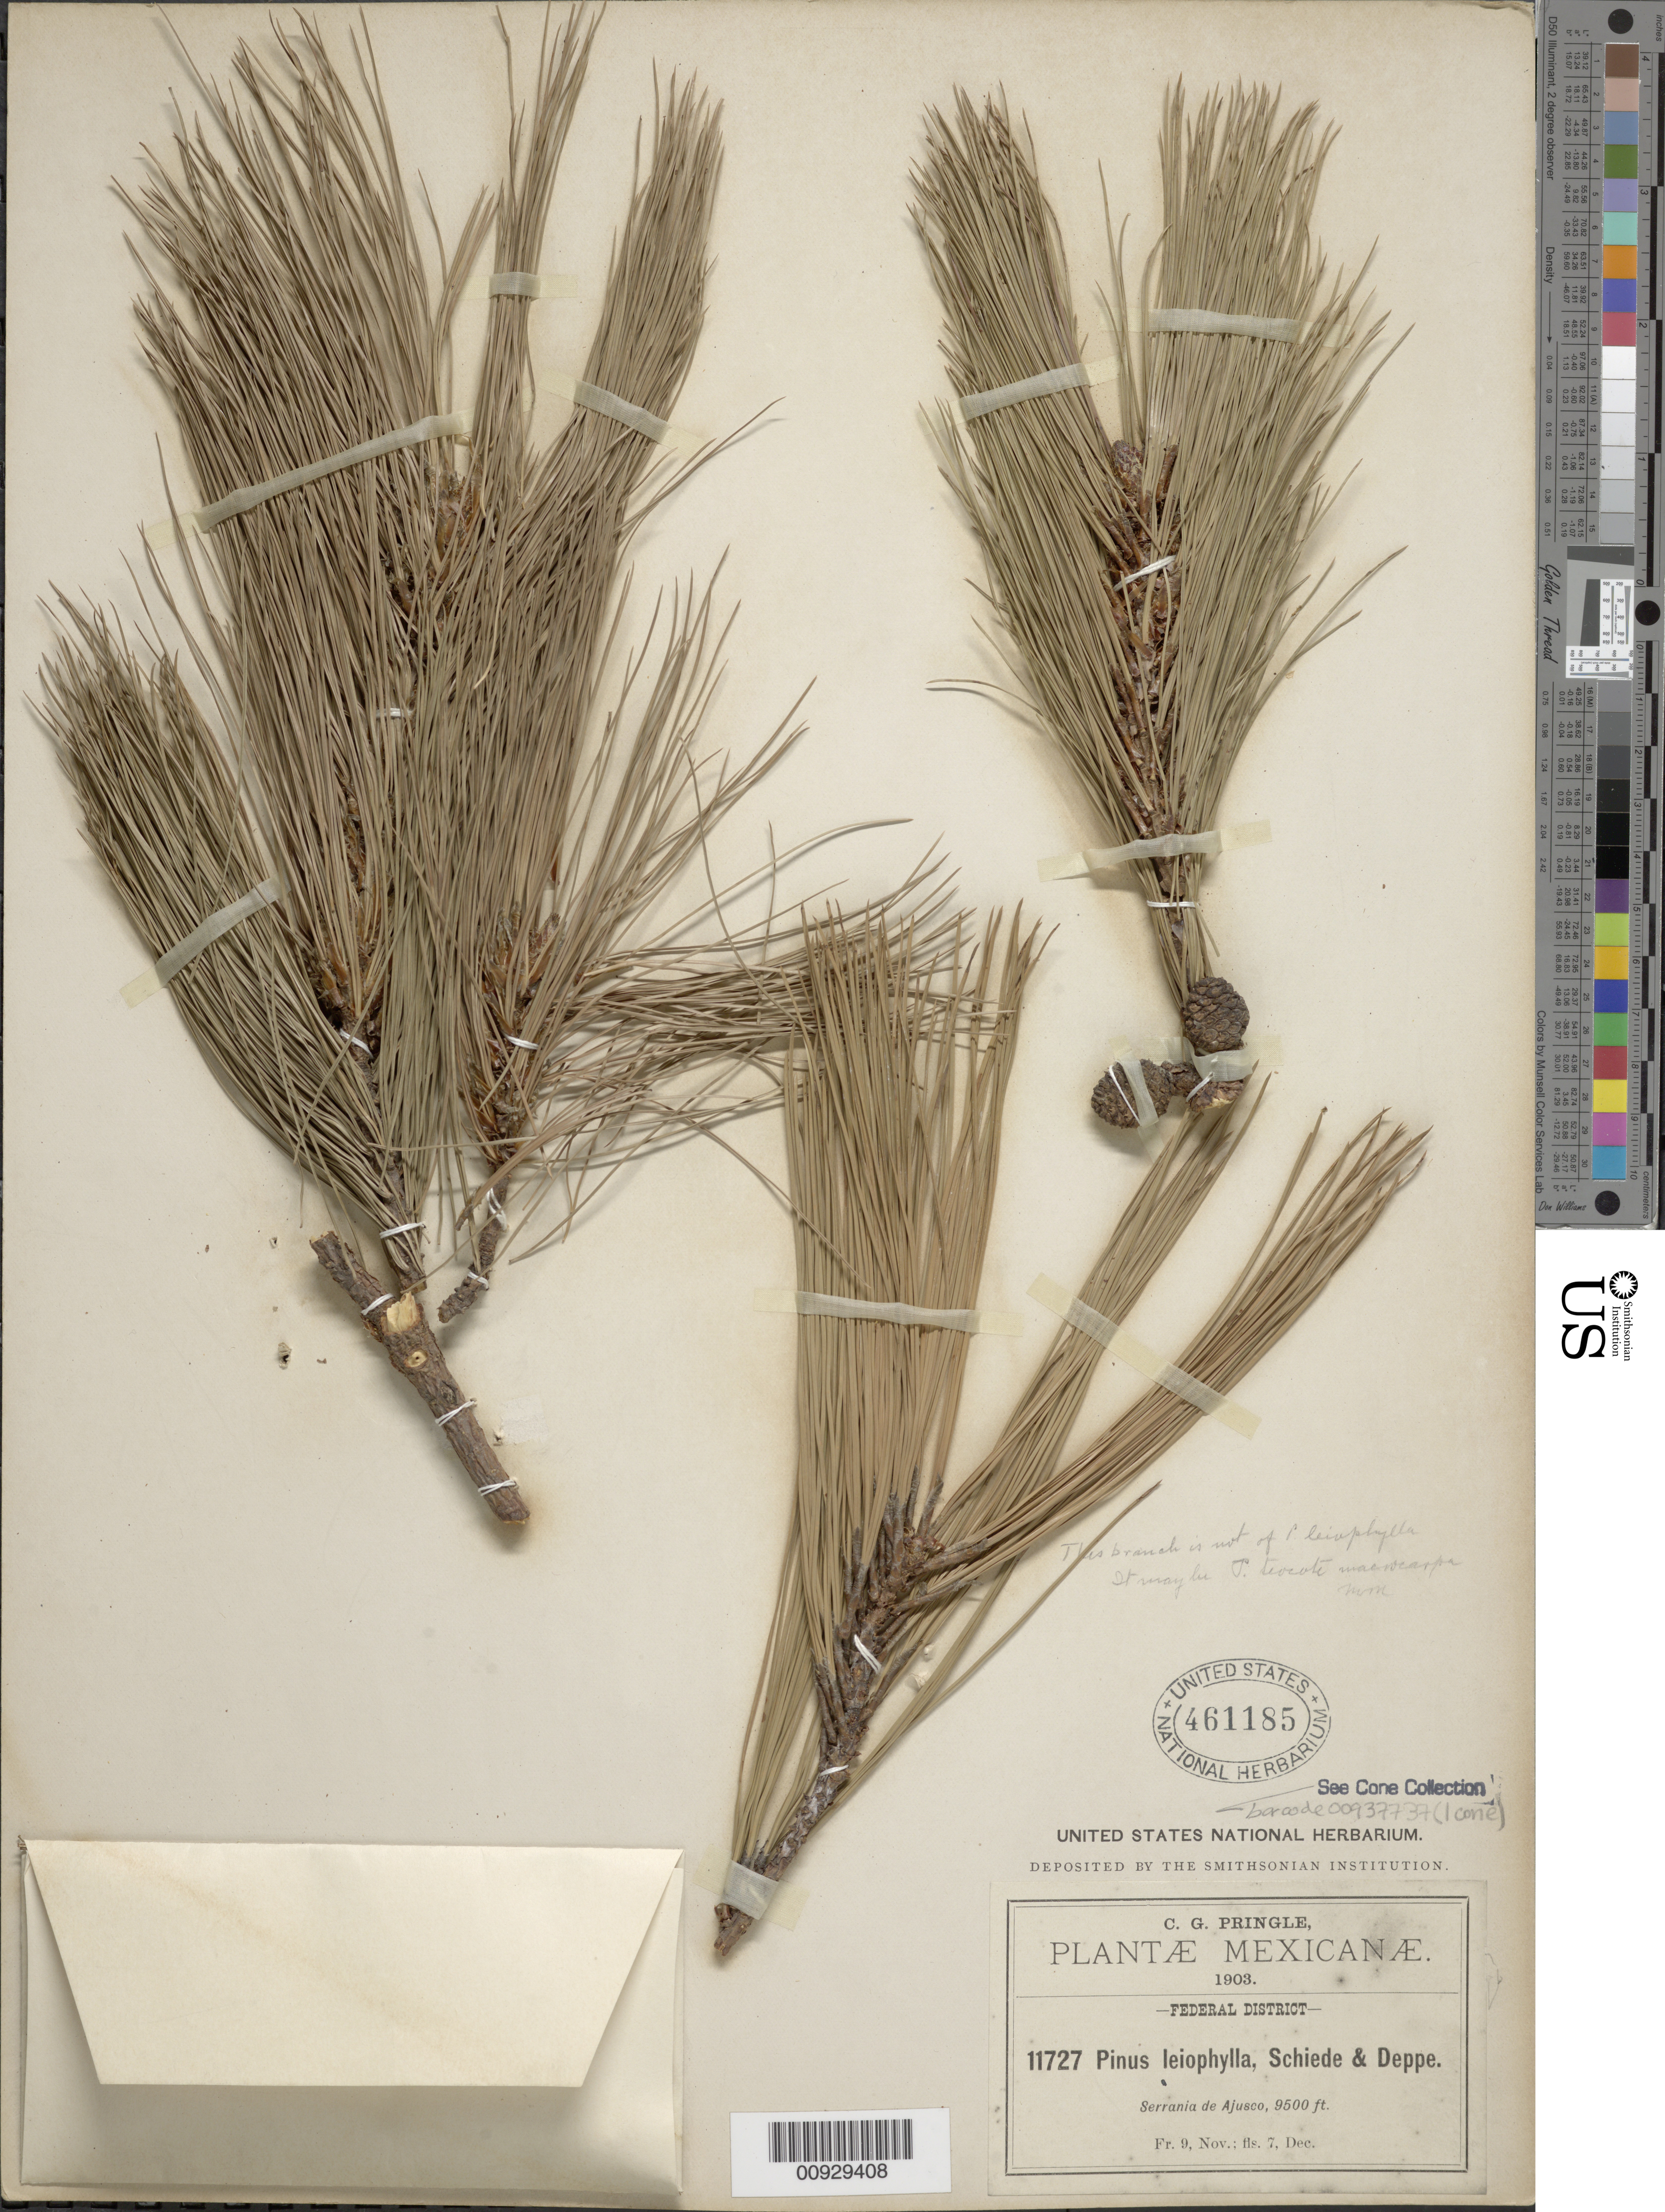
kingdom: Plantae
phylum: Tracheophyta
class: Pinopsida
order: Pinales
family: Pinaceae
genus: Pinus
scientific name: Pinus leiophylla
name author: Schiede ex Schltdl. & Cham.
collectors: C. G. Pringle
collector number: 11727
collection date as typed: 09 Nov 1903 and 07 Dec 1903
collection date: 1903-11-09,1903-12-07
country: Mexico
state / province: Distrito Federal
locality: Serrania de Ajusco.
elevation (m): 2896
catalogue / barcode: US 461185